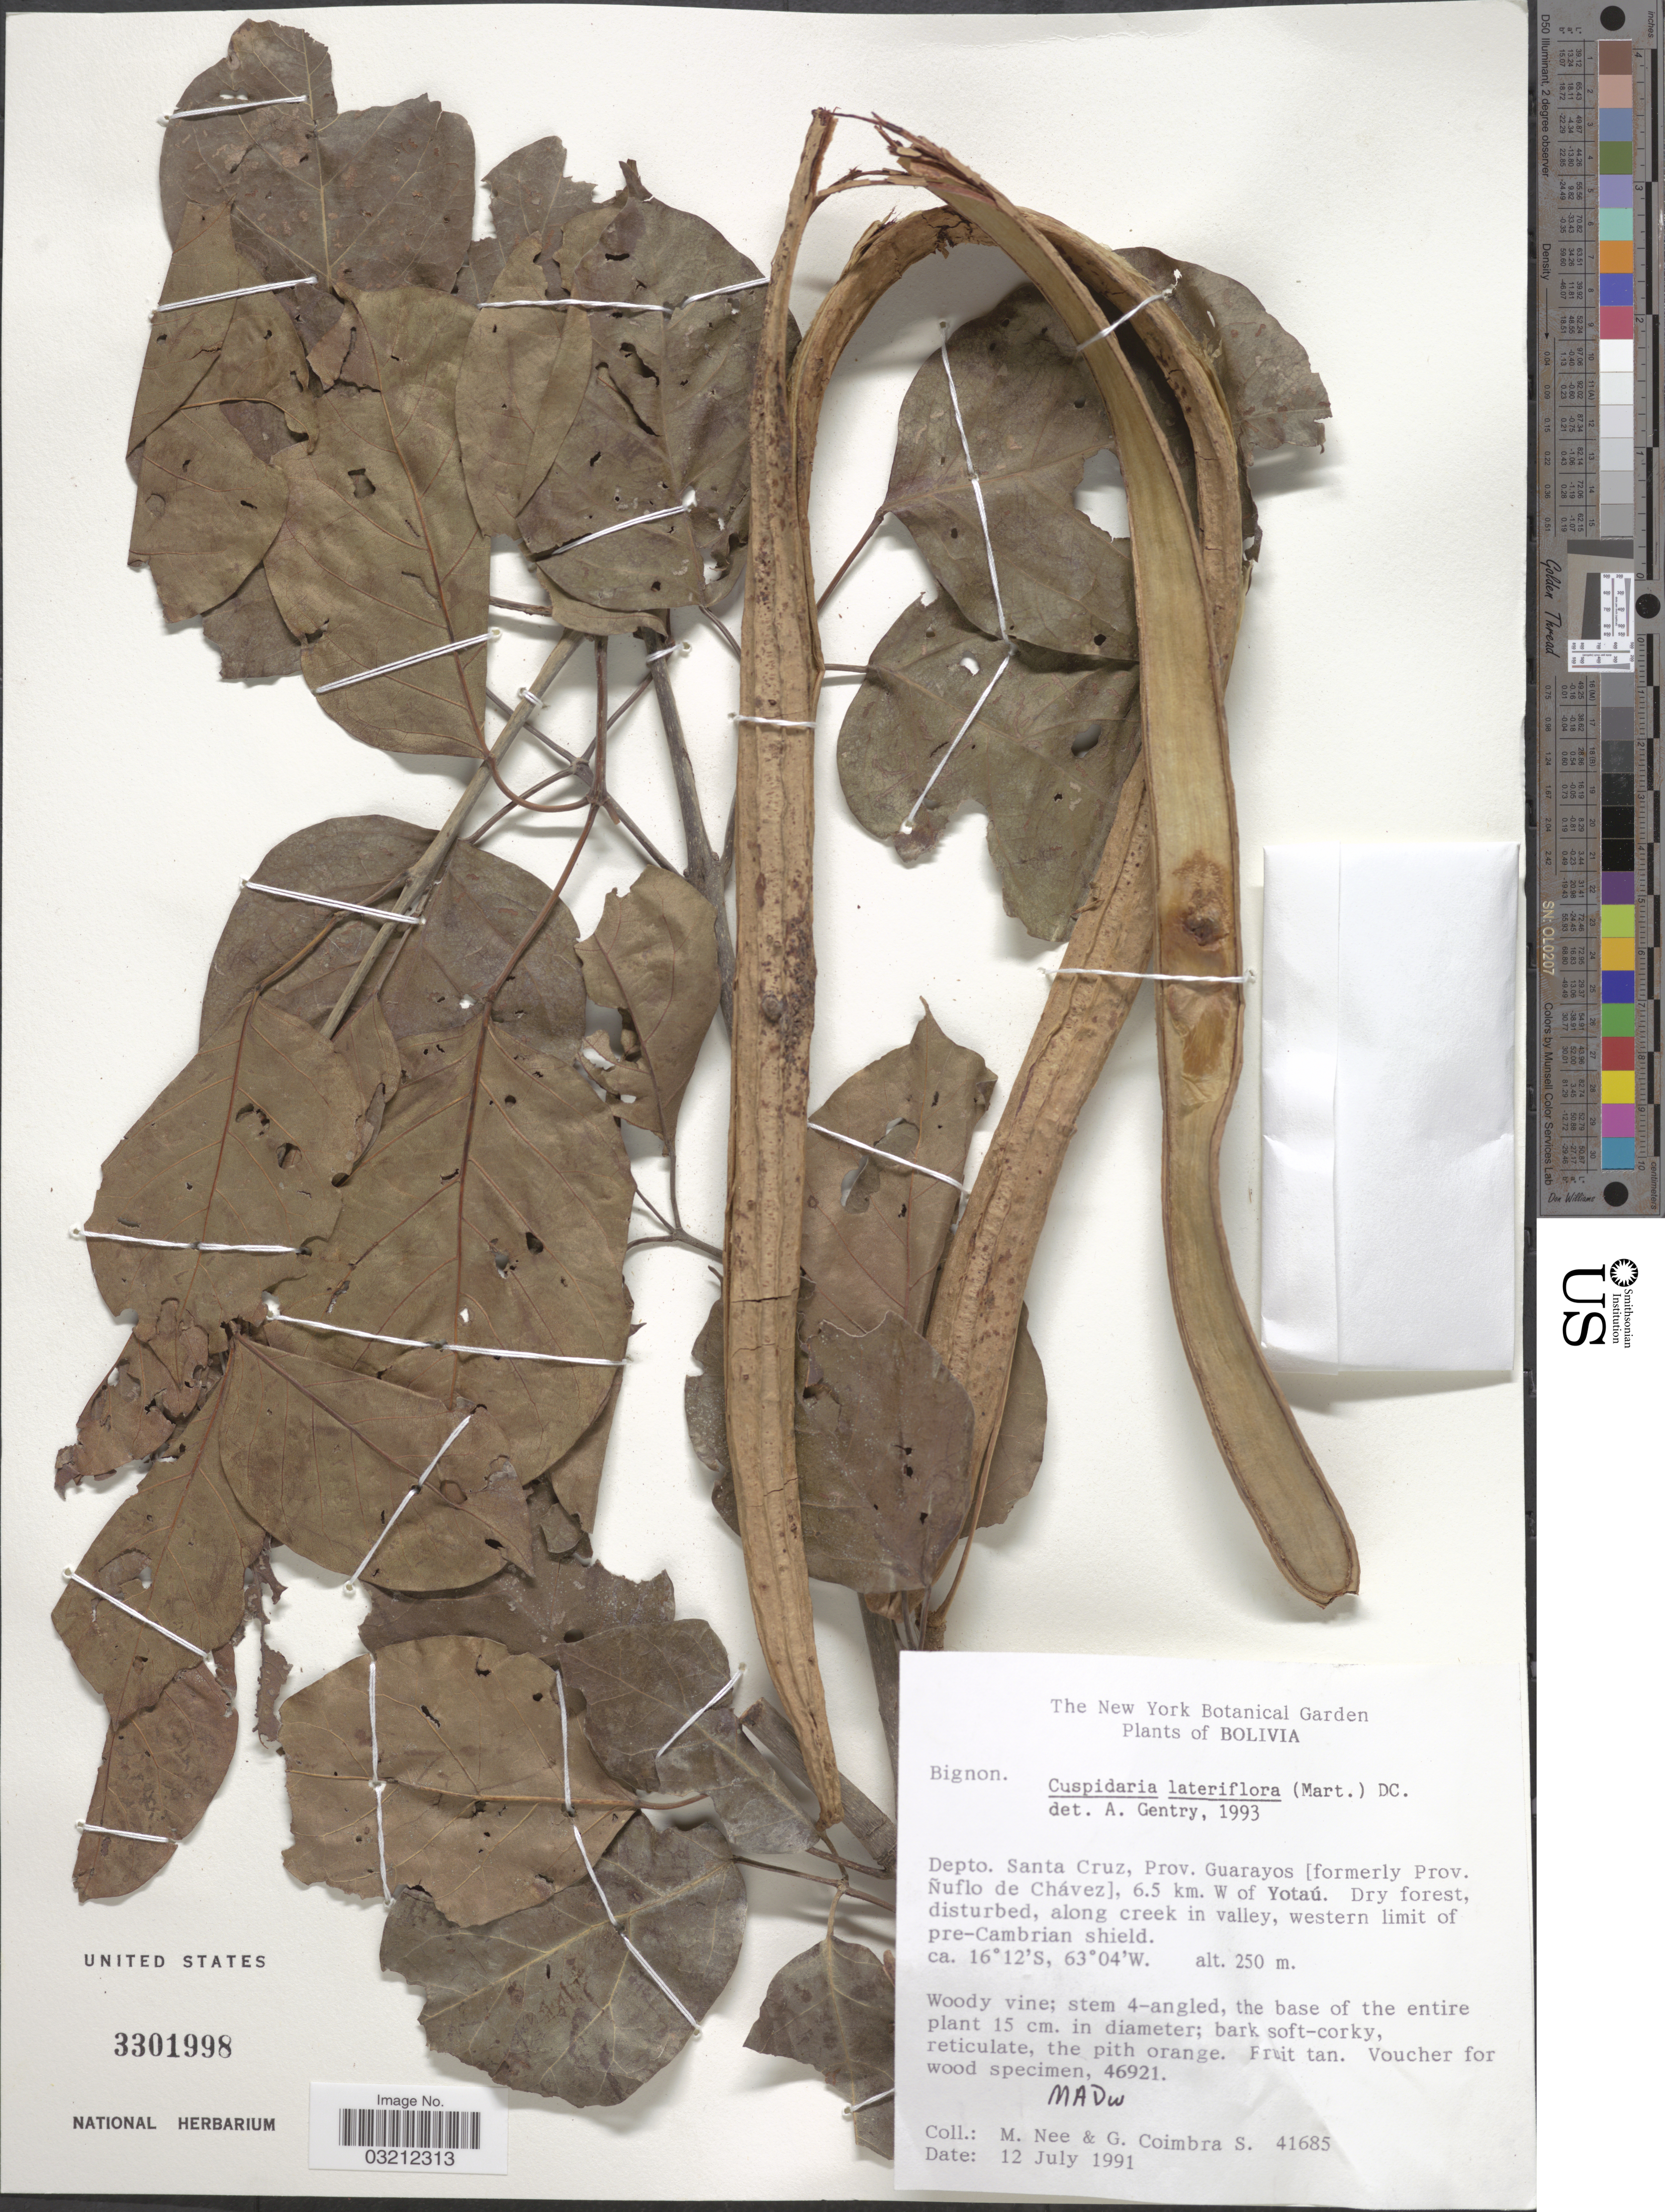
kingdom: Plantae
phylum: Tracheophyta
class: Magnoliopsida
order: Lamiales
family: Bignoniaceae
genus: Cuspidaria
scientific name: Cuspidaria lateriflora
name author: (Mart.) DC.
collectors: M. Nee & G. Coimbra S.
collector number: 41685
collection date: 1991-07-12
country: Bolivia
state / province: Santa Cruz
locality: Prov. Guarayos [formerly Prov. Ñuflo de Chávez], 6.5 km. W of Yotaú. Western limit of pre-Cambrian shield.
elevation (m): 250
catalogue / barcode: US 3301998